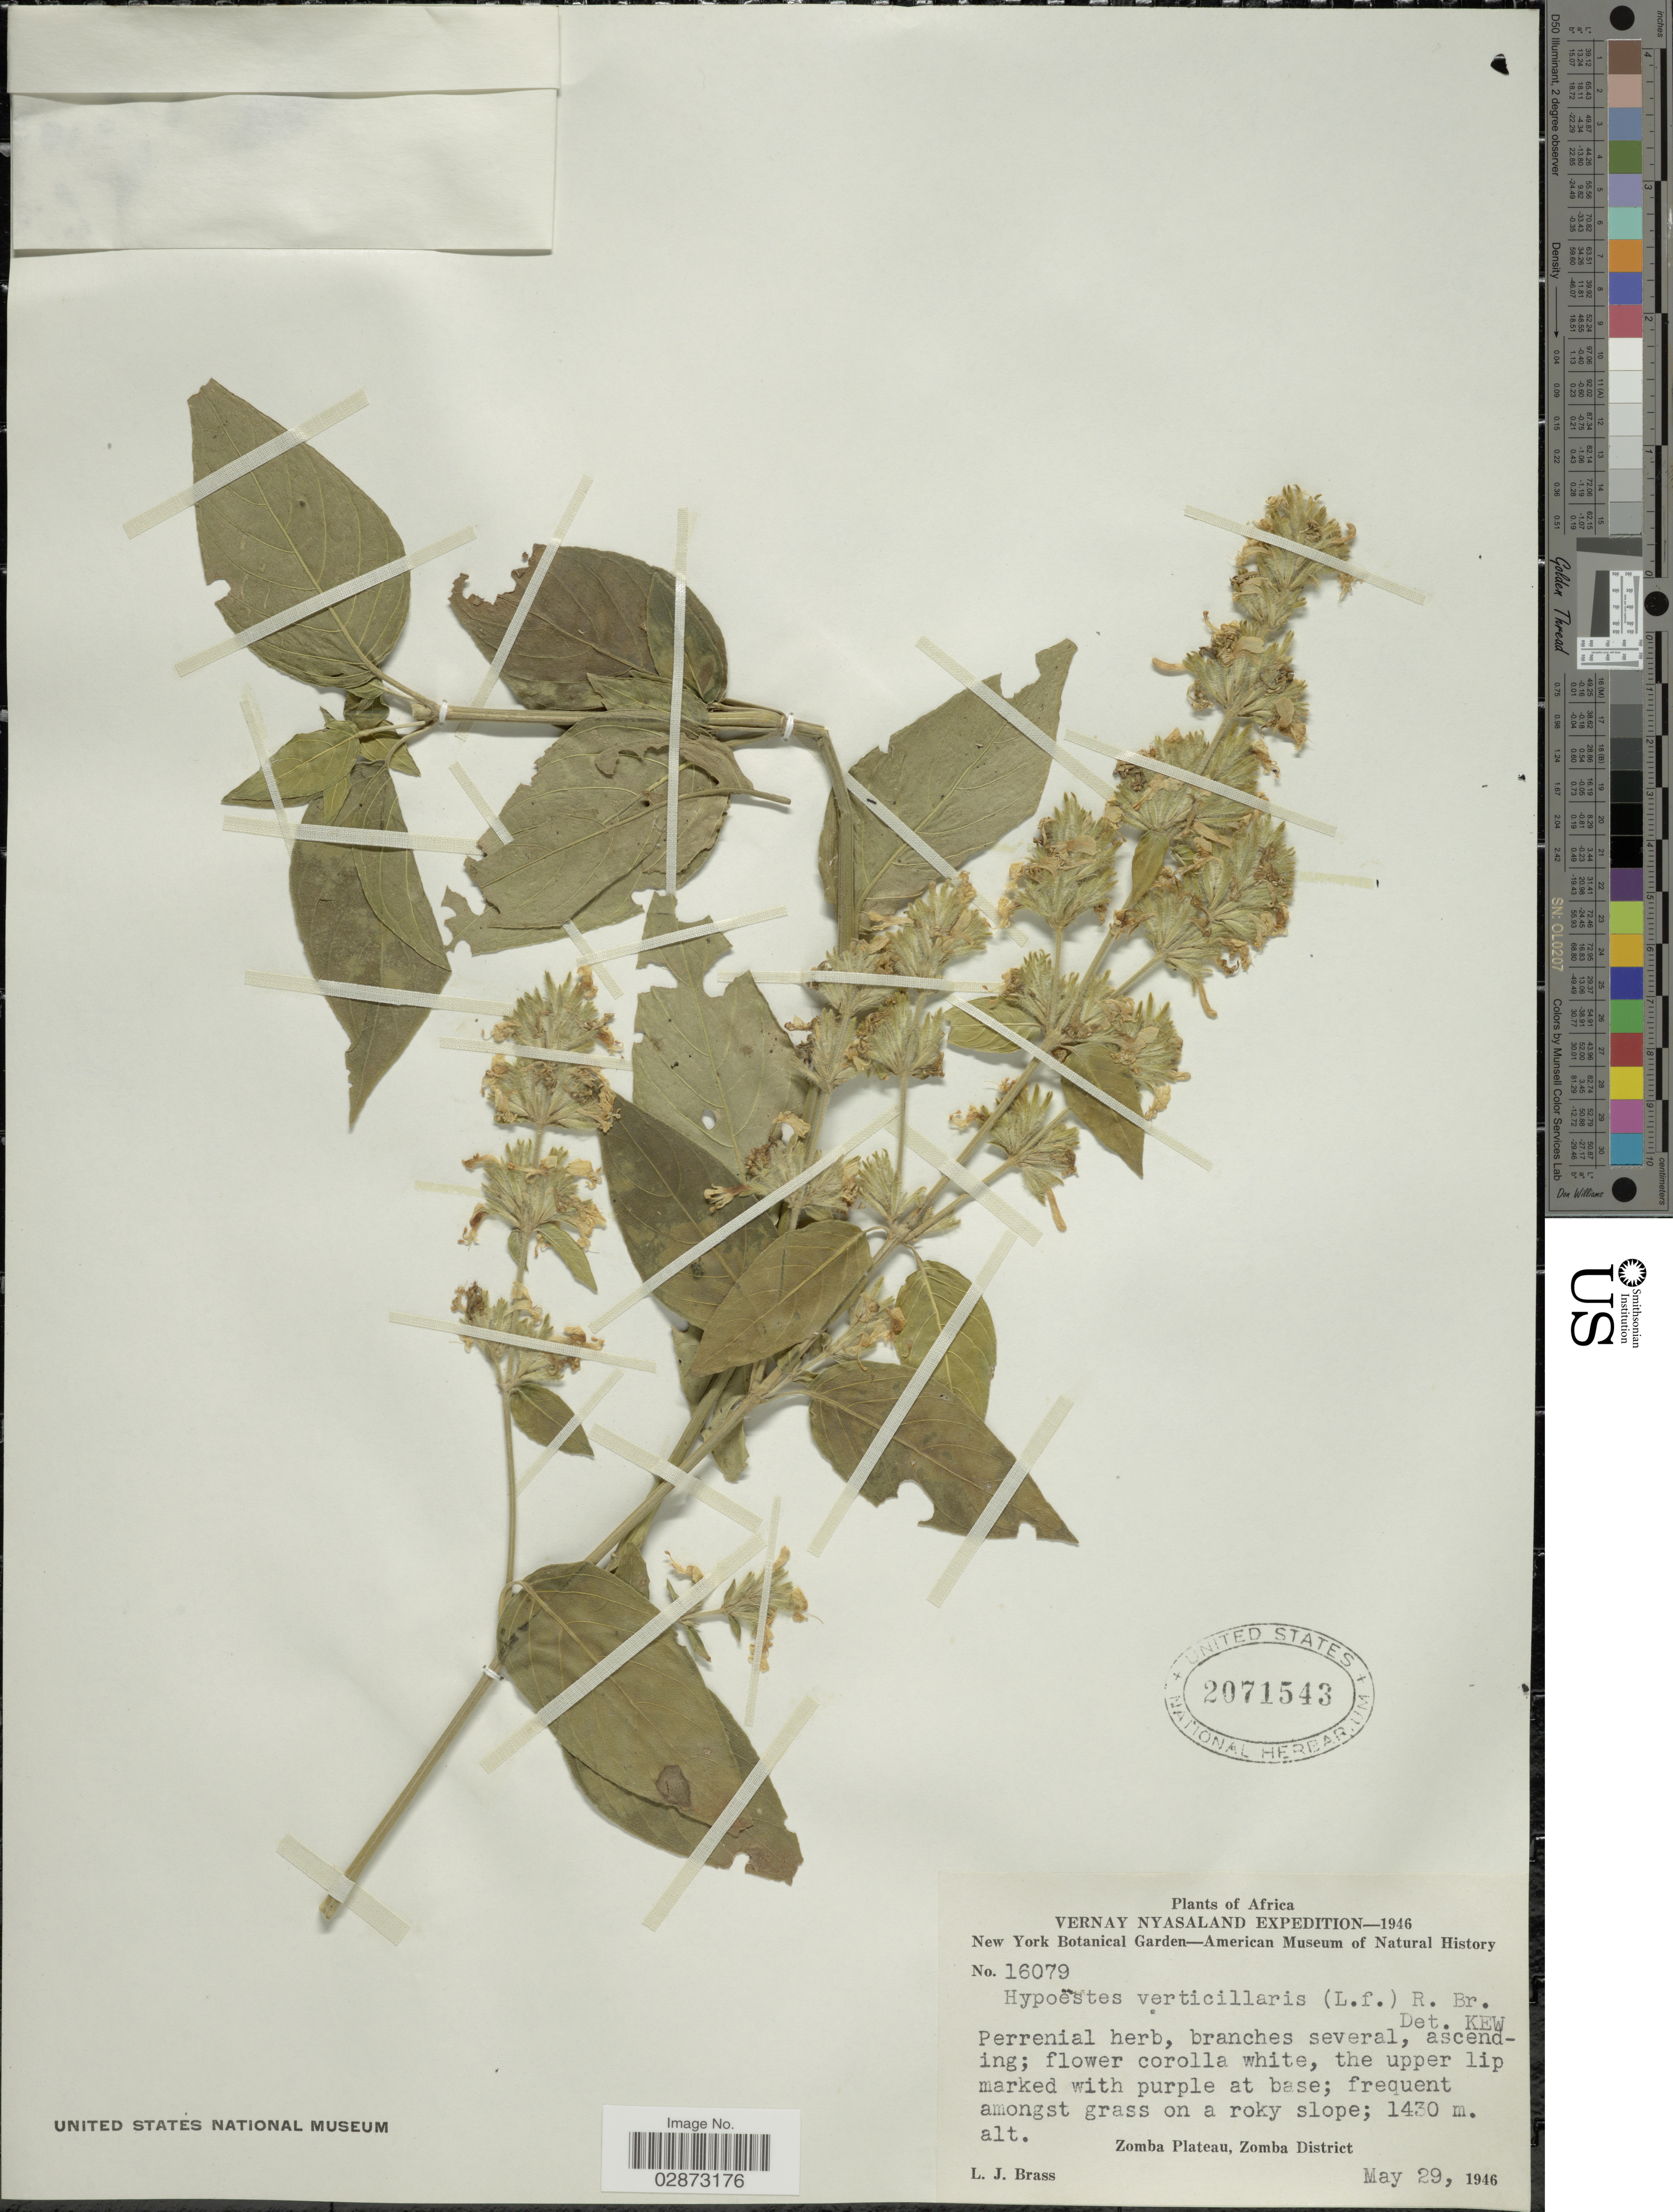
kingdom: Plantae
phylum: Tracheophyta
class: Magnoliopsida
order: Lamiales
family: Acanthaceae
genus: Hypoestes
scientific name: Hypoestes verticillaris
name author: (L. f.) Sol.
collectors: L. J. Brass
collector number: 16079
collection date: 1946-05-29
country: Malawi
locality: Vernay Nyasaland. Zomba Plateau, Zomba District.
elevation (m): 1430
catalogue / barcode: US 2071543